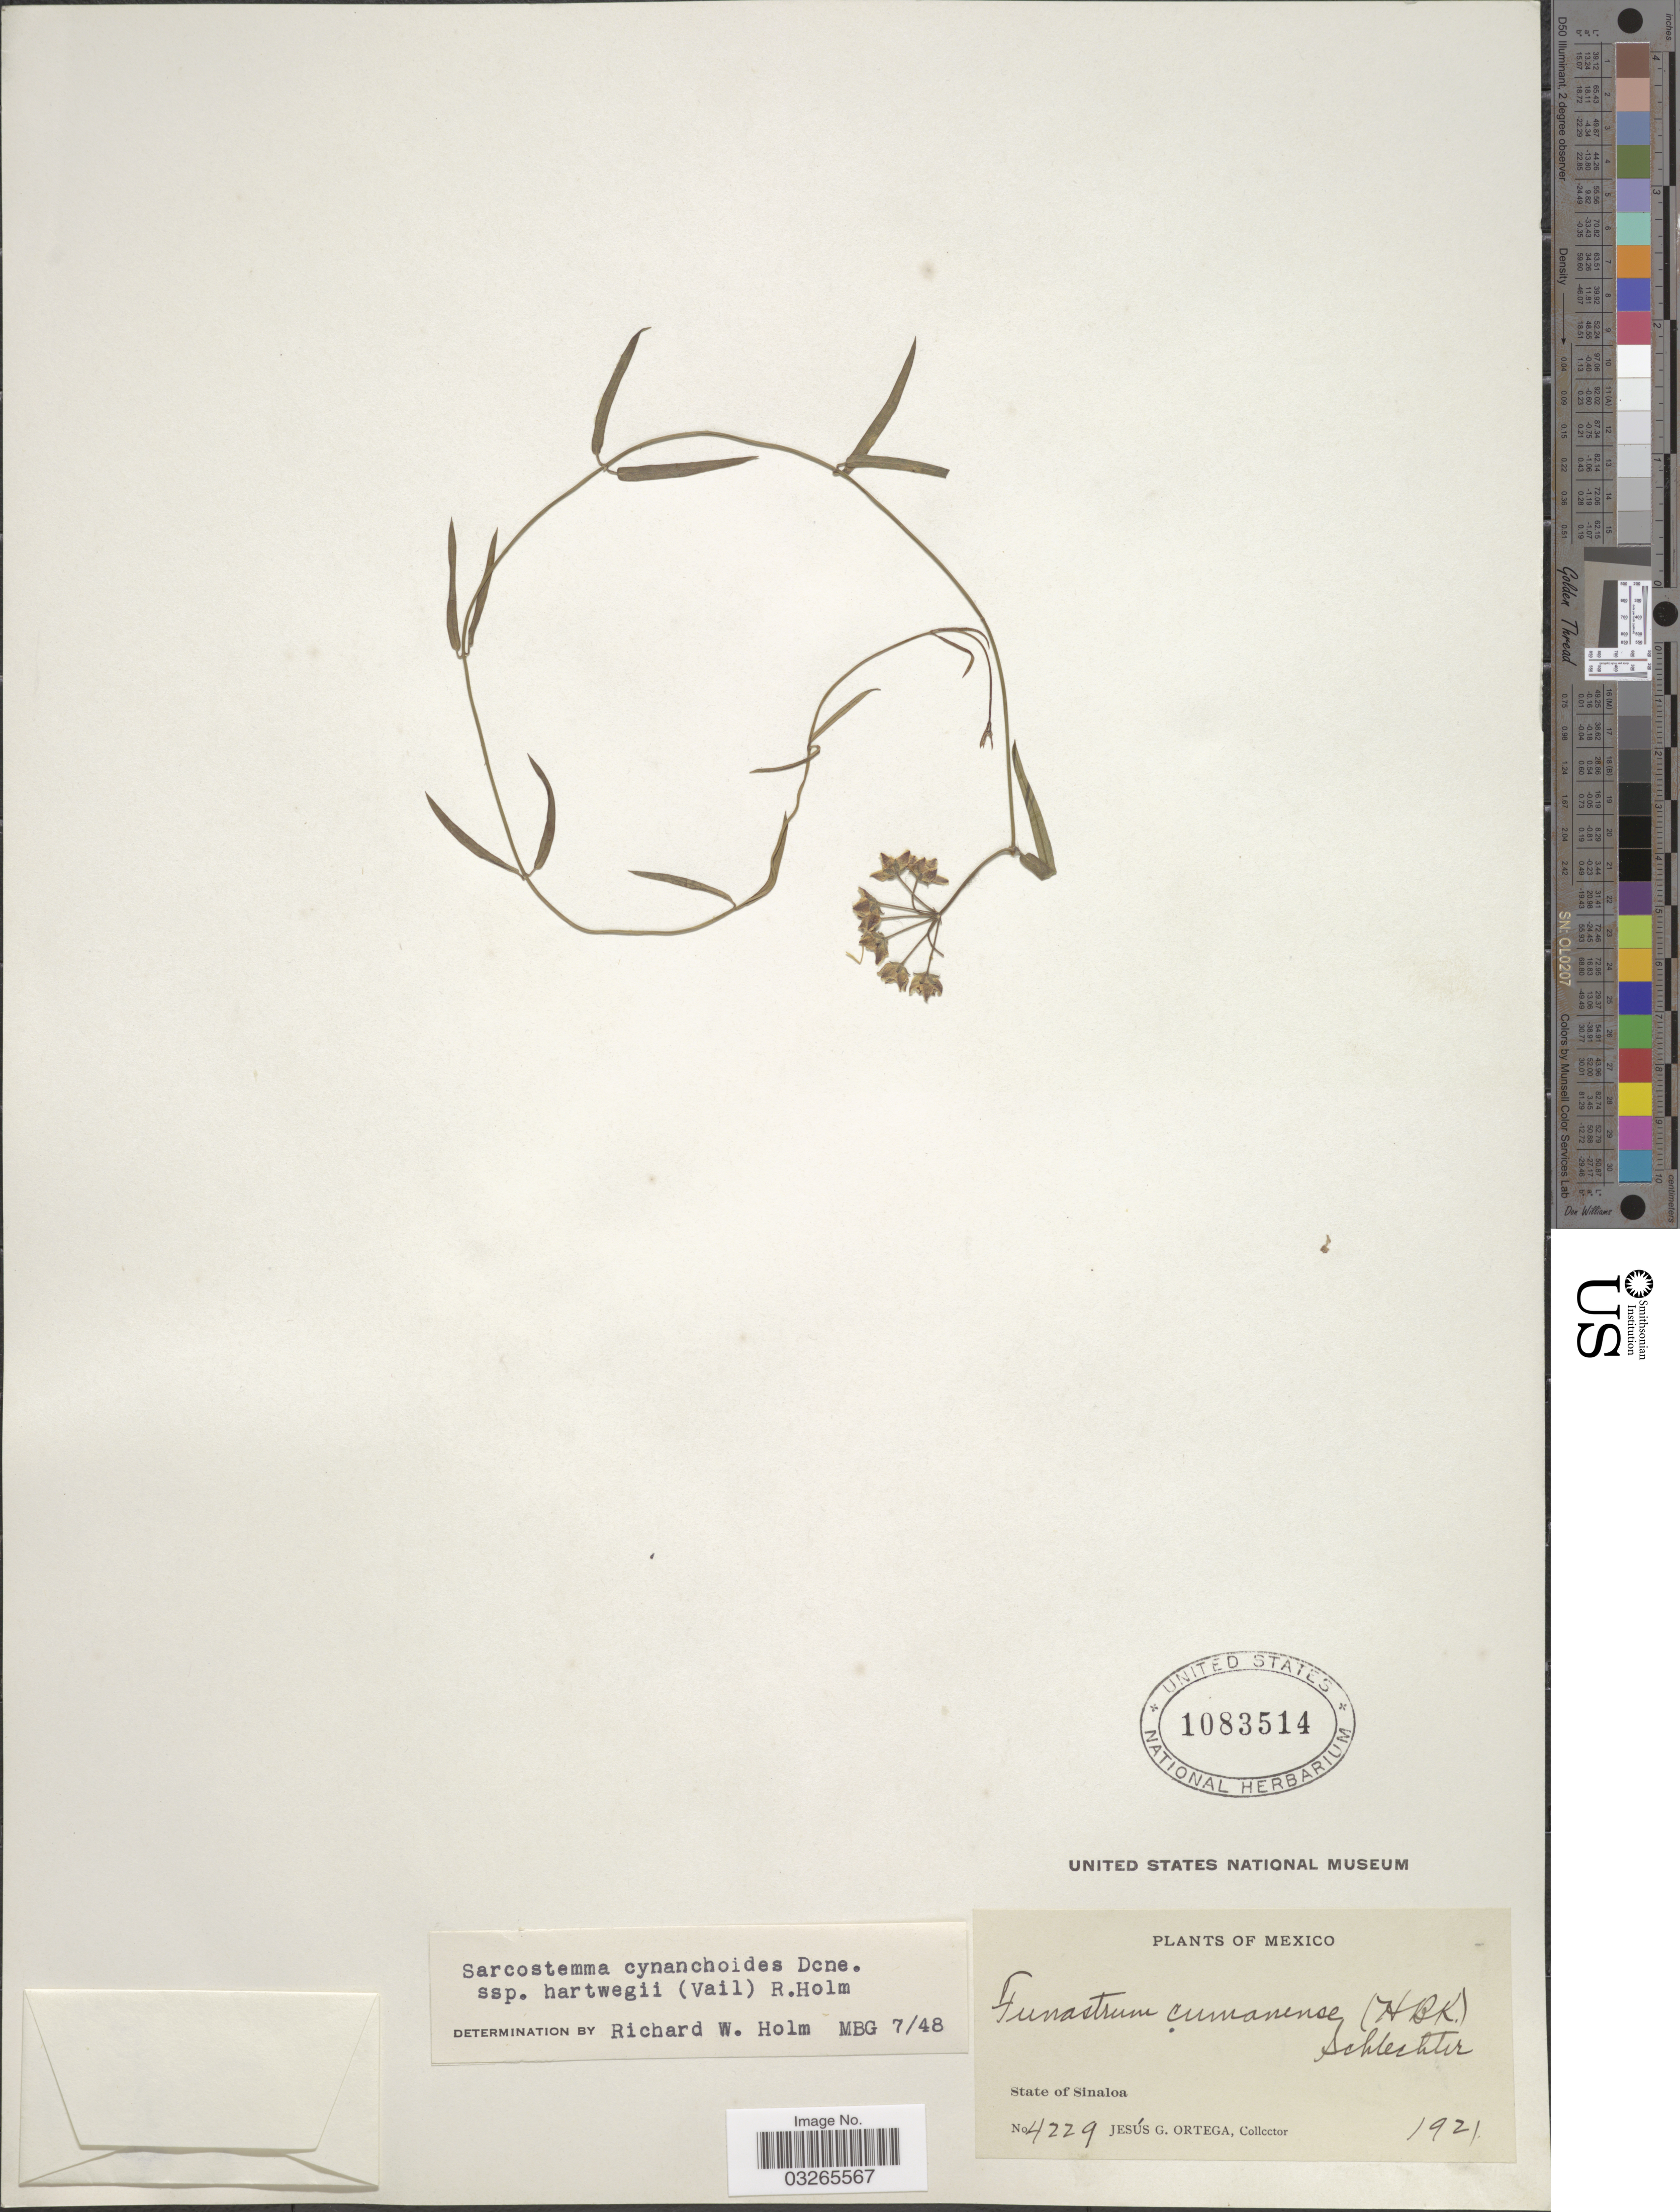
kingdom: Plantae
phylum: Tracheophyta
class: Magnoliopsida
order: Gentianales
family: Apocynaceae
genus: Sarcostemma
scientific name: Sarcostemma cynanchoides subsp. hartwegii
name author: (Vail) R.W. Holm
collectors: J. Ortega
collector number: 4229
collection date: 1921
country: Mexico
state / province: Sinaloa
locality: State of Sinaloa.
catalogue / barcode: US 1083514